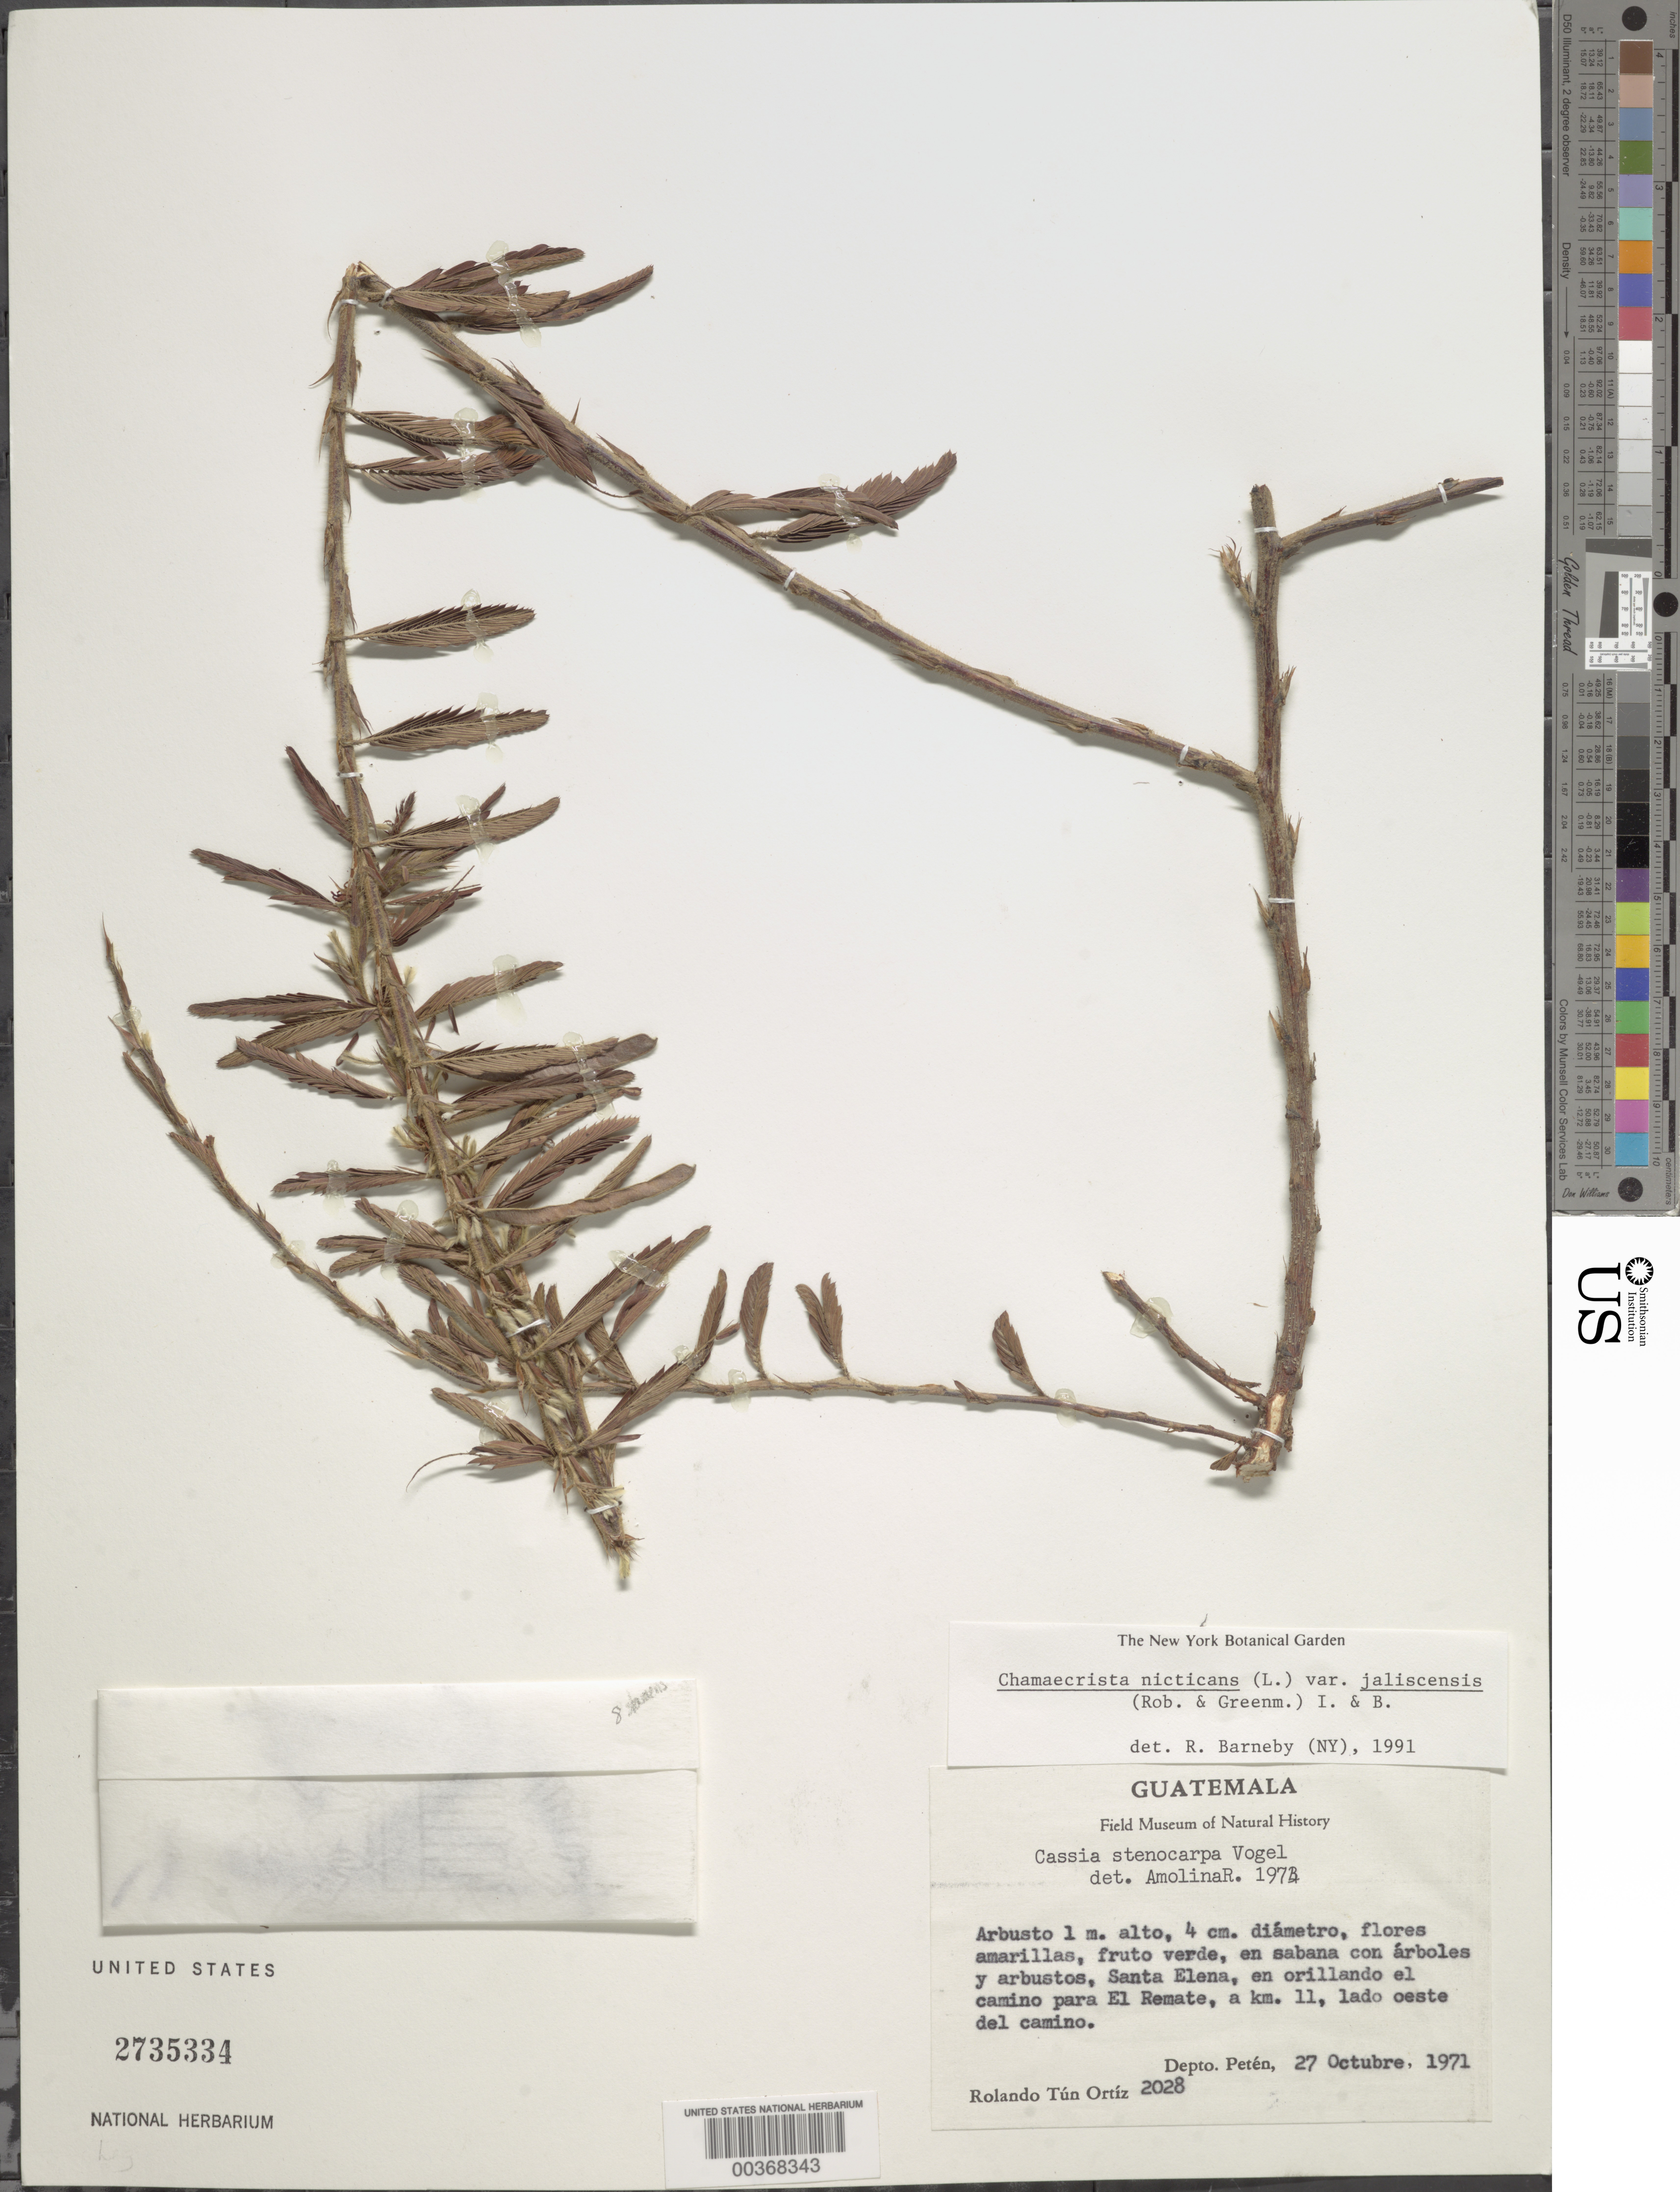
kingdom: Plantae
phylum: Tracheophyta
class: Magnoliopsida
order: Fabales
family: Fabaceae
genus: Chamaecrista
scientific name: Chamaecrista nictitans var. jaliscensis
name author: (Greenm.) H.S. Irwin & Barneby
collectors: R. Tún Ortiz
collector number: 2028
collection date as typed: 27 Oct 1971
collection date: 1971-10-27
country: Guatemala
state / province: El Petén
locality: Santa Elena, en orillando el camino para El Remate, a km 11, lado e del camino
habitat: En sabana co arboles y arbustos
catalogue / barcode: US 2735334